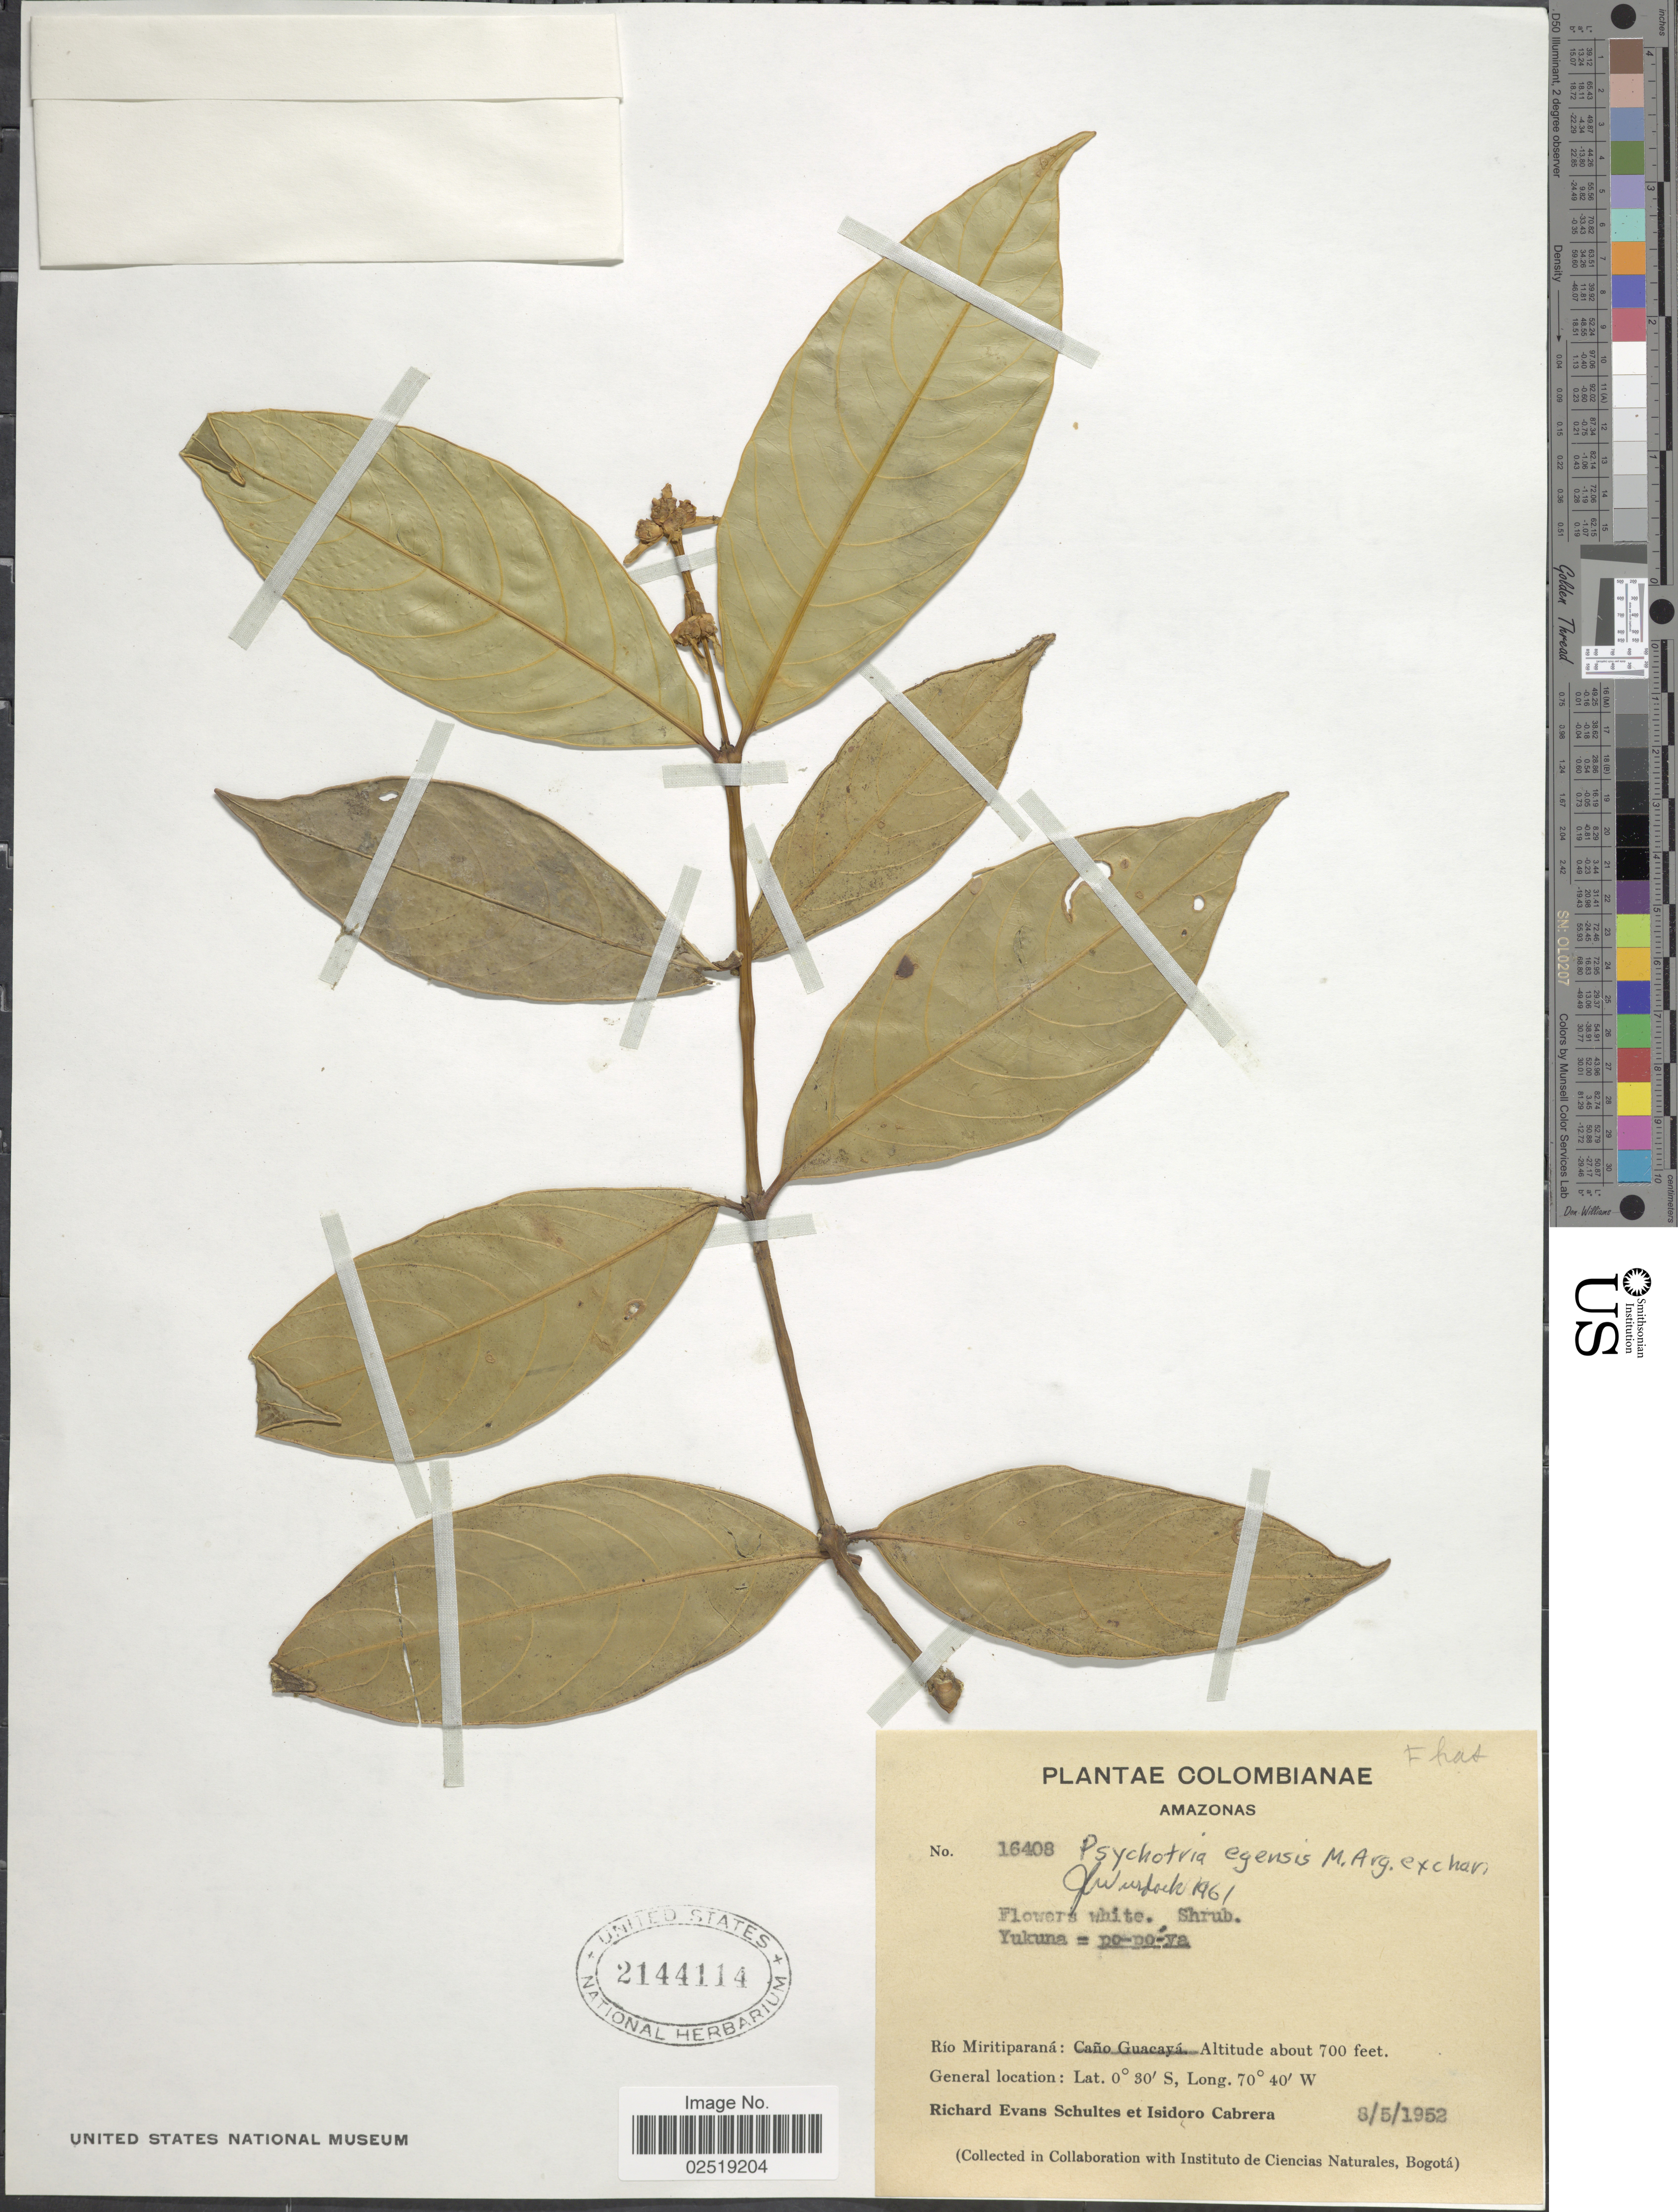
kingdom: Plantae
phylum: Tracheophyta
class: Magnoliopsida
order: Gentianales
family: Rubiaceae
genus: Psychotria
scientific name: Psychotria egensis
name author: Müll. Arg.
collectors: R. E. Schultes & I. Cabrera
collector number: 16408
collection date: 1952-05-08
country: Colombia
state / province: Amazônas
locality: Rio Miritiparana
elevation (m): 213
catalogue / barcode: US 2144114